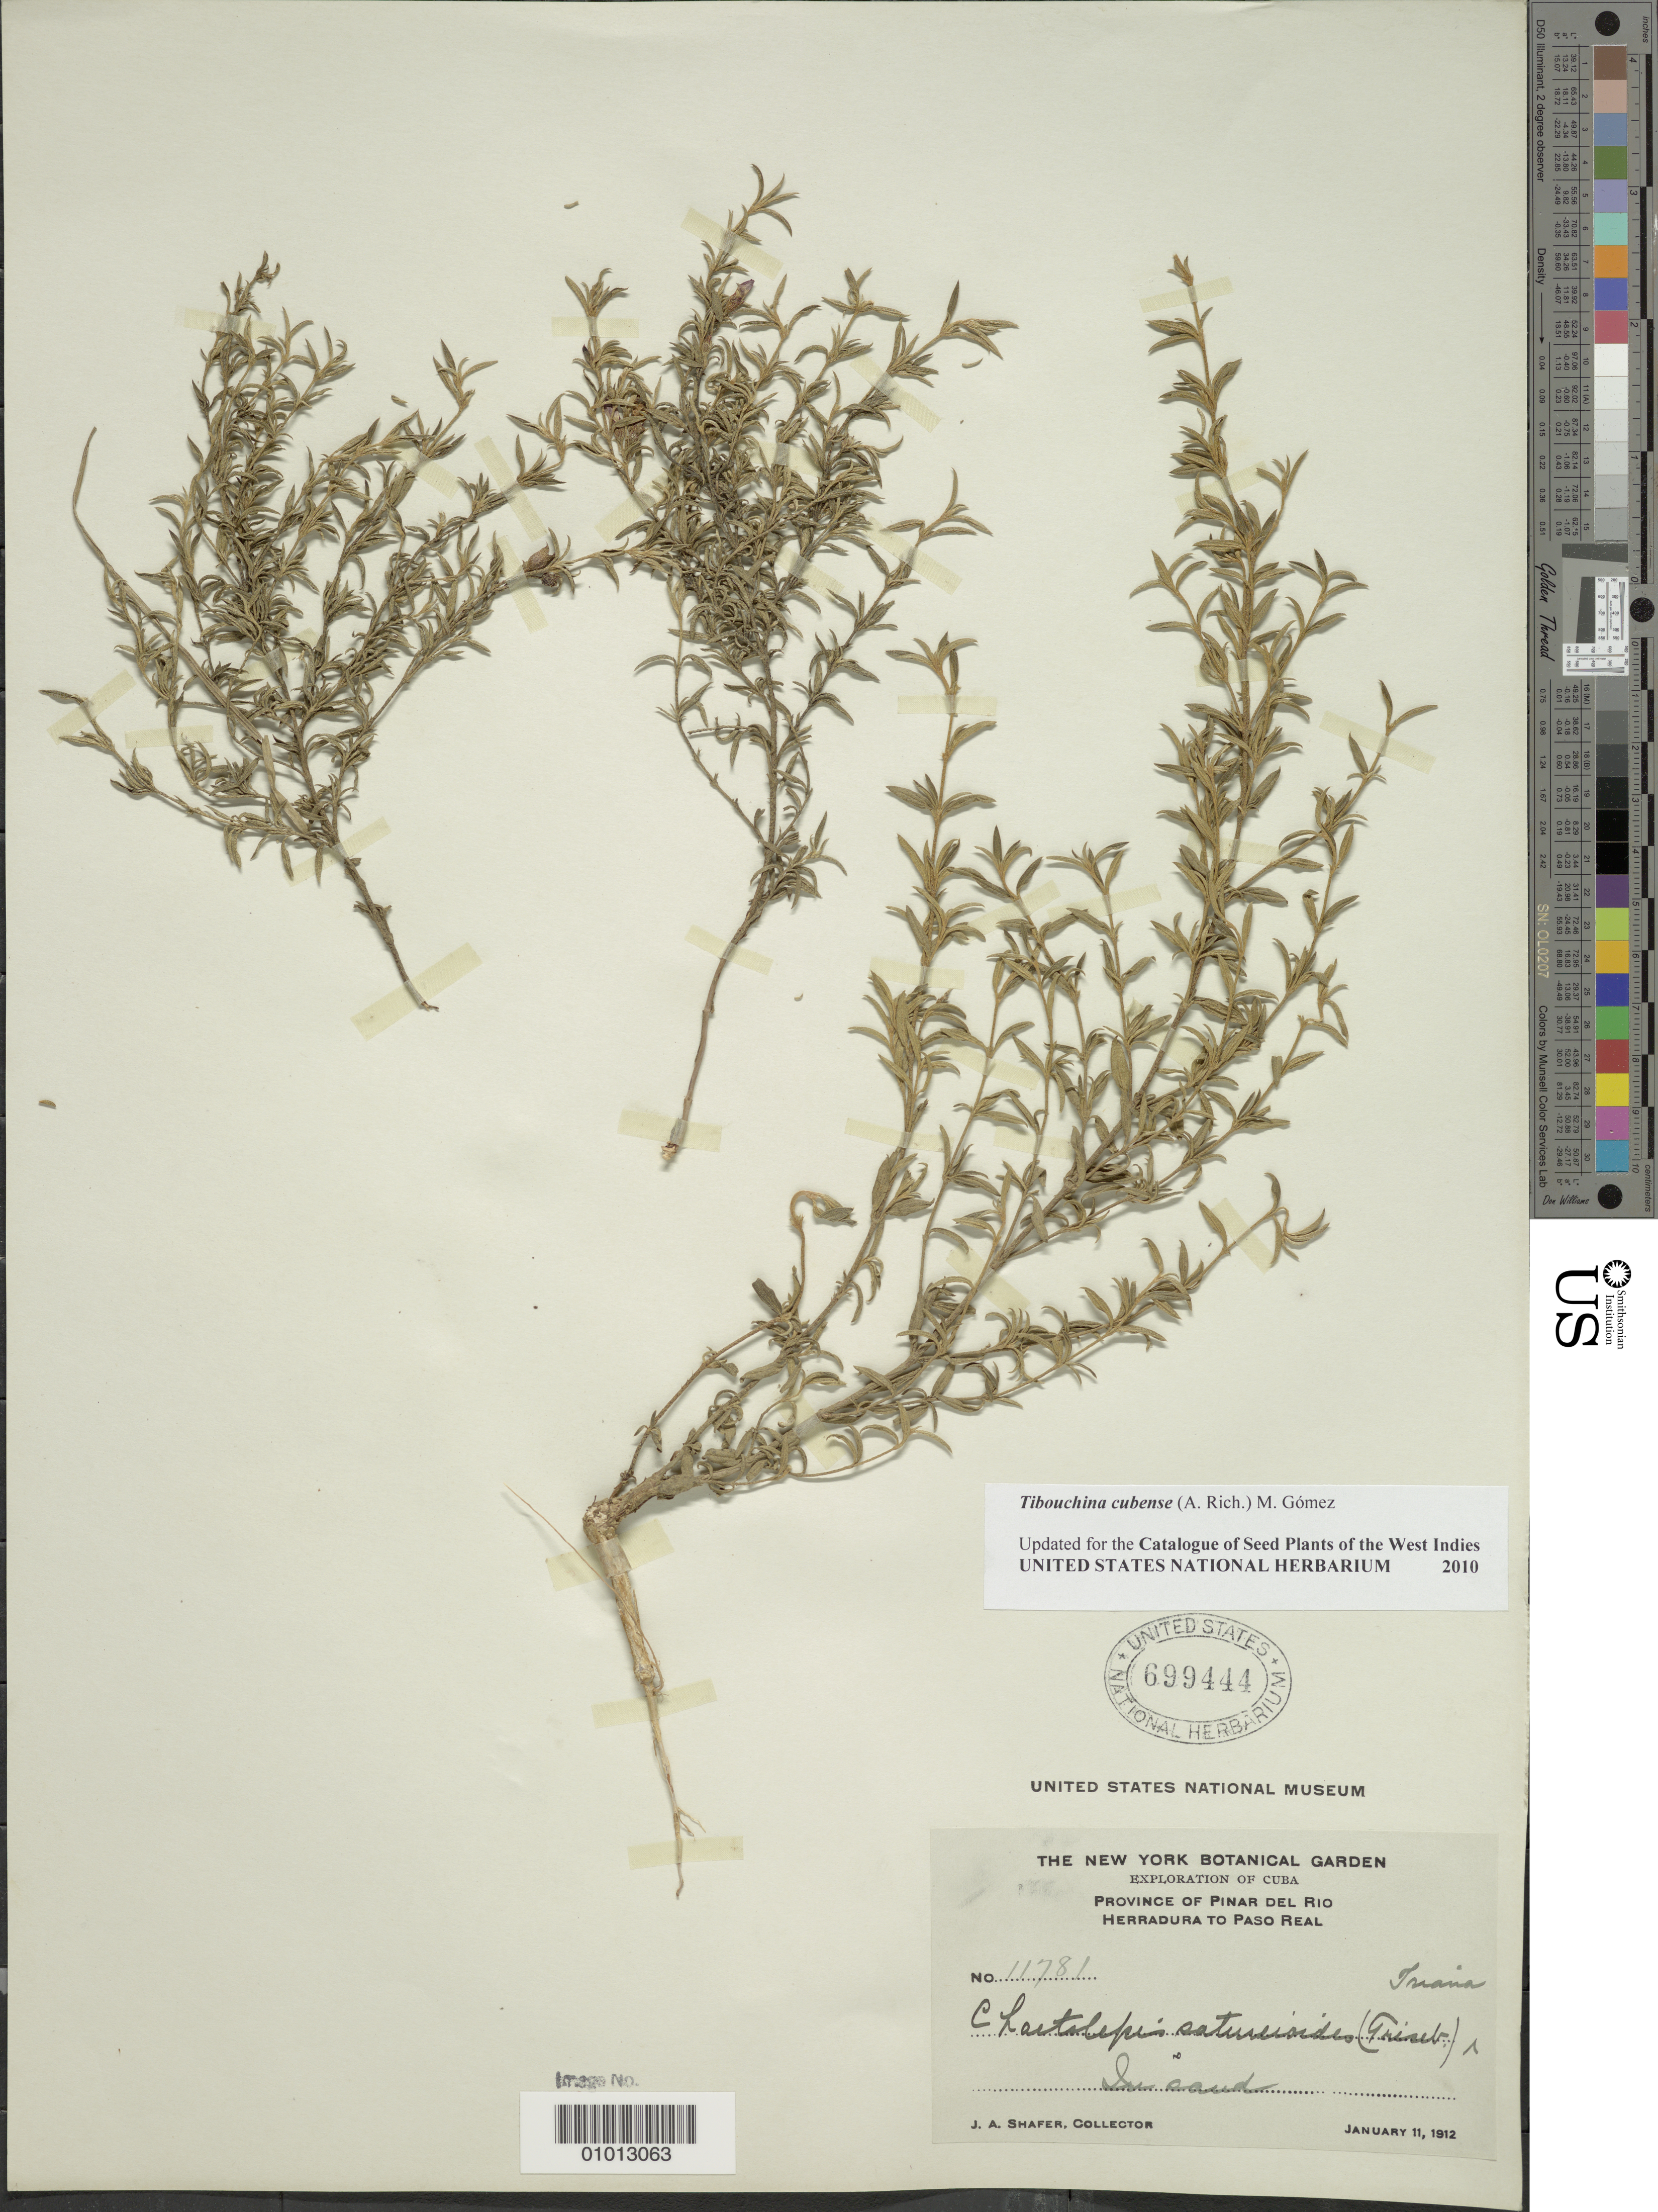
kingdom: Plantae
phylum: Tracheophyta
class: Magnoliopsida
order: Myrtales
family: Melastomataceae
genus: Arthrostemma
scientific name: Arthrostemma cubense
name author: A. Rich.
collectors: J. A. Shafer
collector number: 11781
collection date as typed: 11 Jan 1912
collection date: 1912-01-11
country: Cuba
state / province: Pinar del Rio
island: Cuba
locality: Herradura to Paso Real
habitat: In sand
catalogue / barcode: US 699444